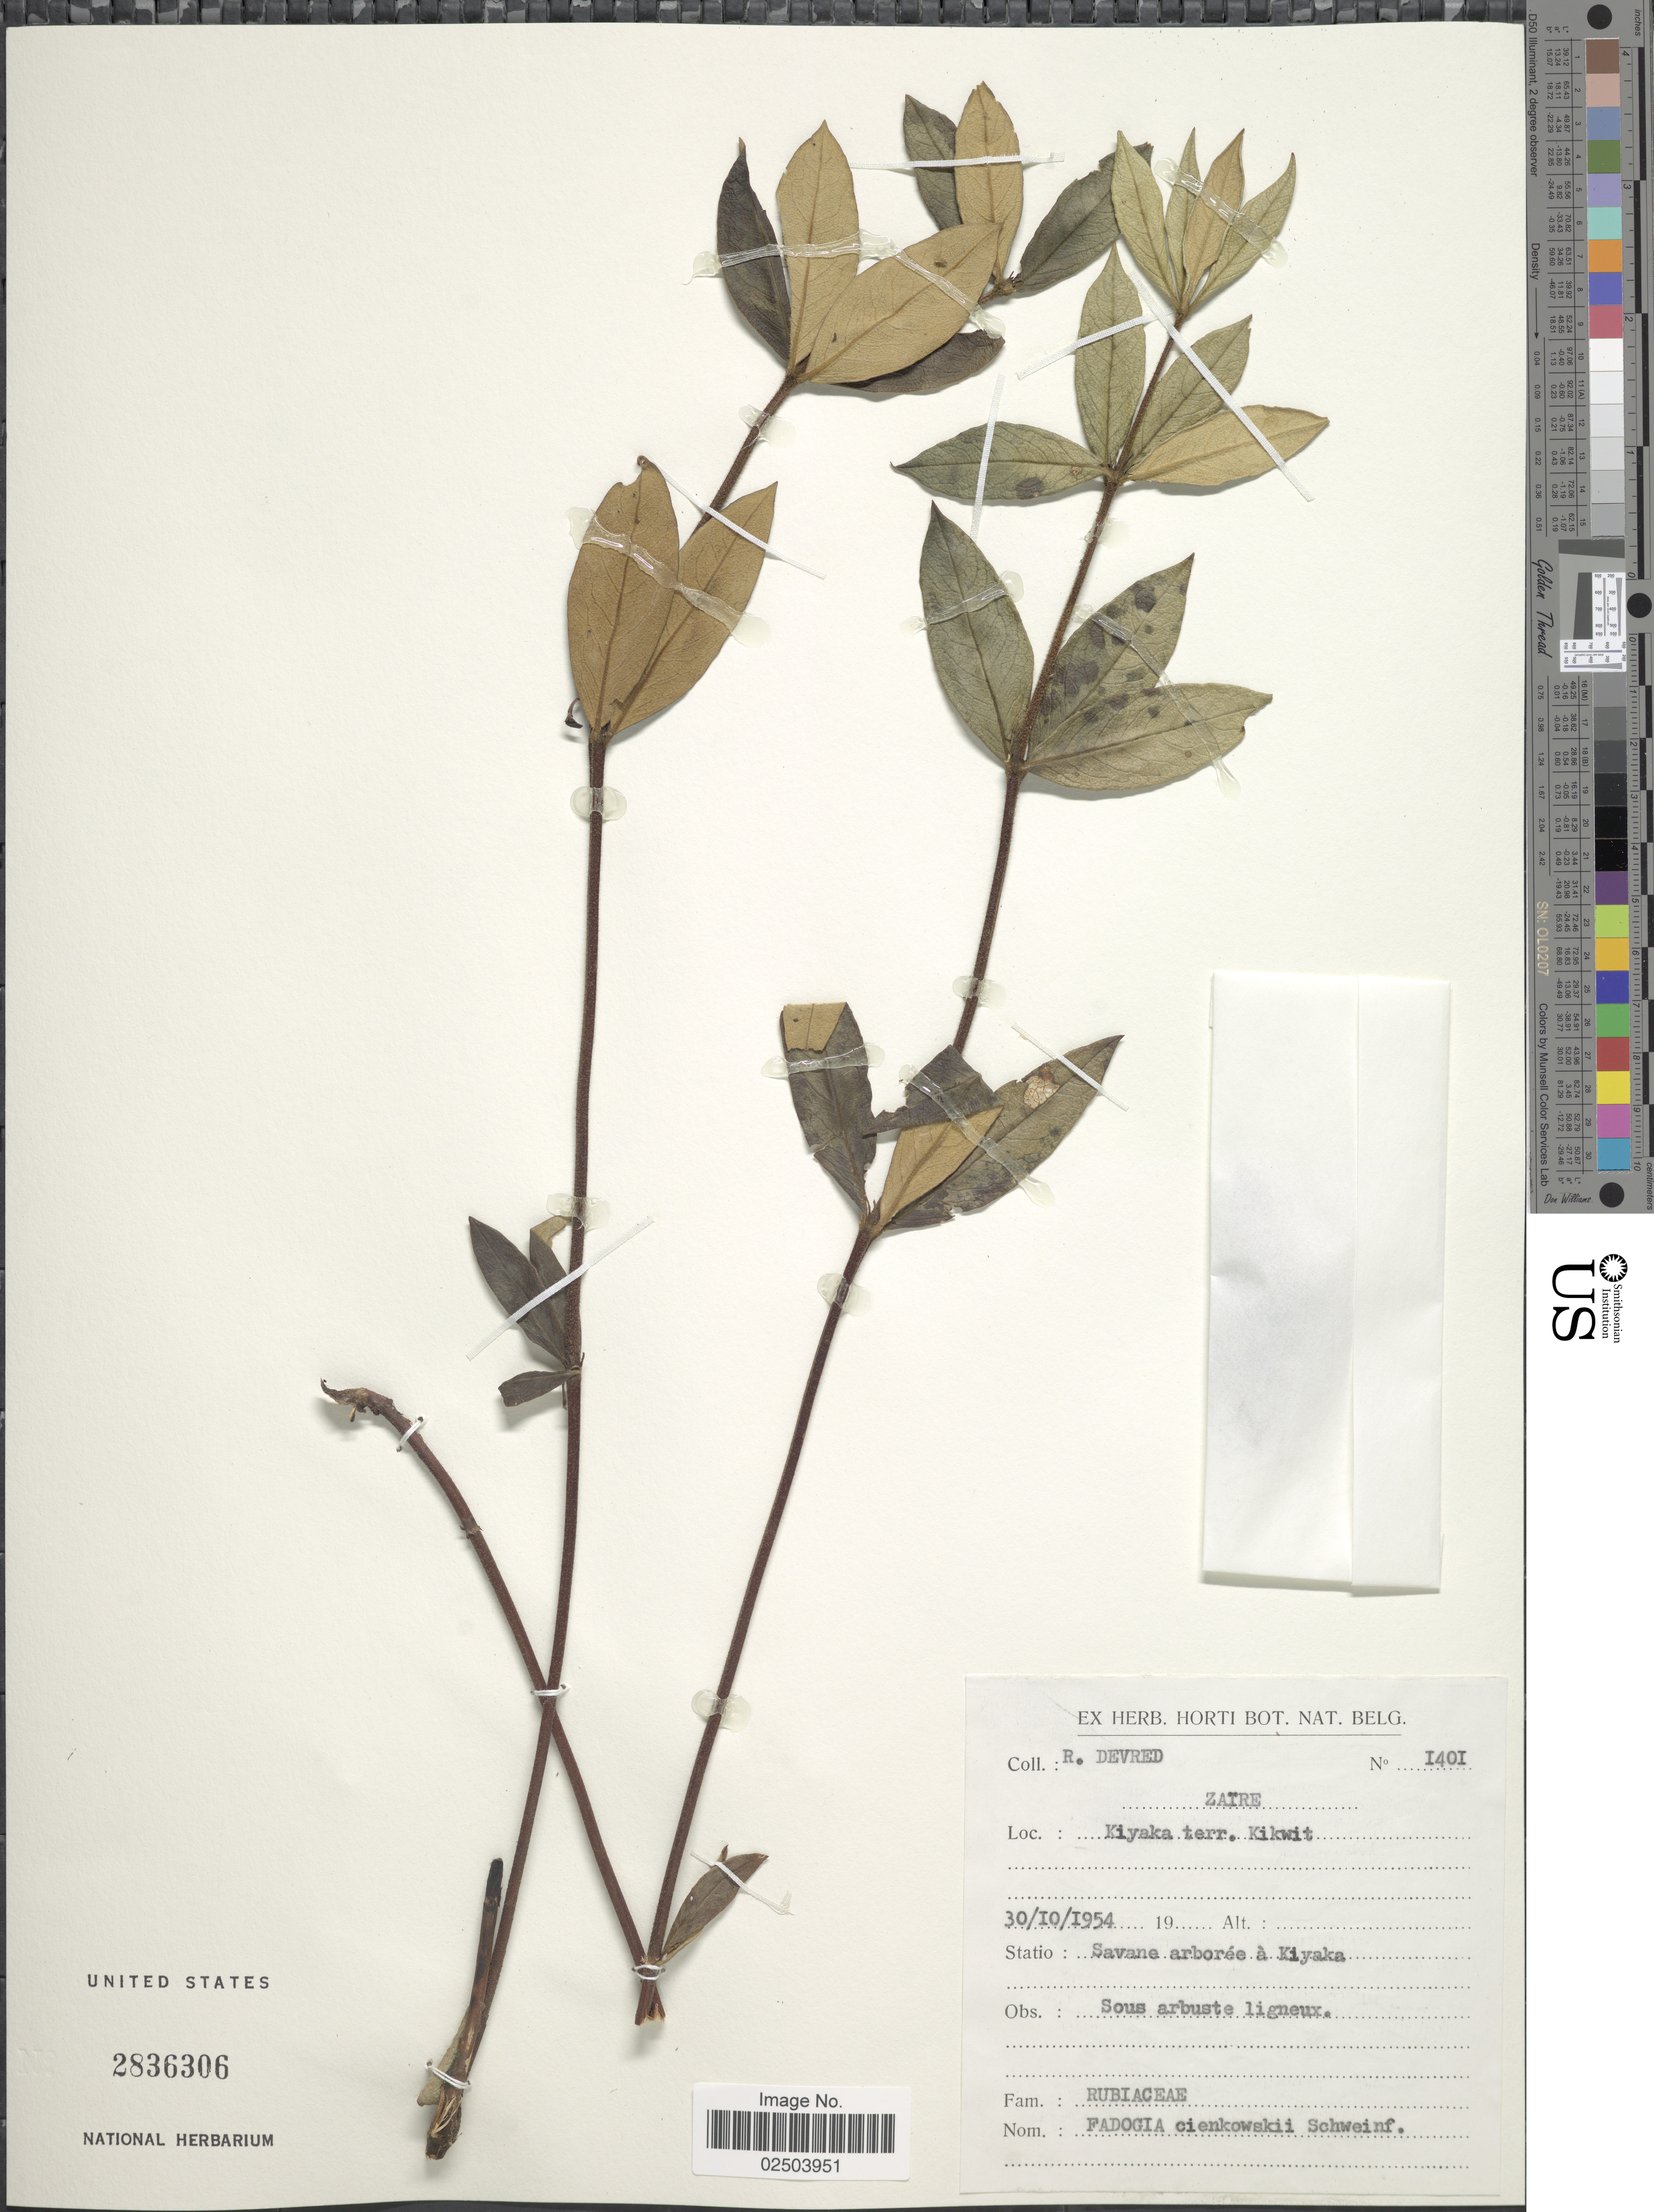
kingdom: Plantae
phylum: Tracheophyta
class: Magnoliopsida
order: Gentianales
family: Rubiaceae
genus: Fadogia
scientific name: Fadogia cienkoswkii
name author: Schweinf.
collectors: R. Devred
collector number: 1401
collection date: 1954-10-30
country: Congo, Democratic Republic of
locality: Zaire. Kiyaka terr. Kiwit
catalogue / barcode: US 2836306